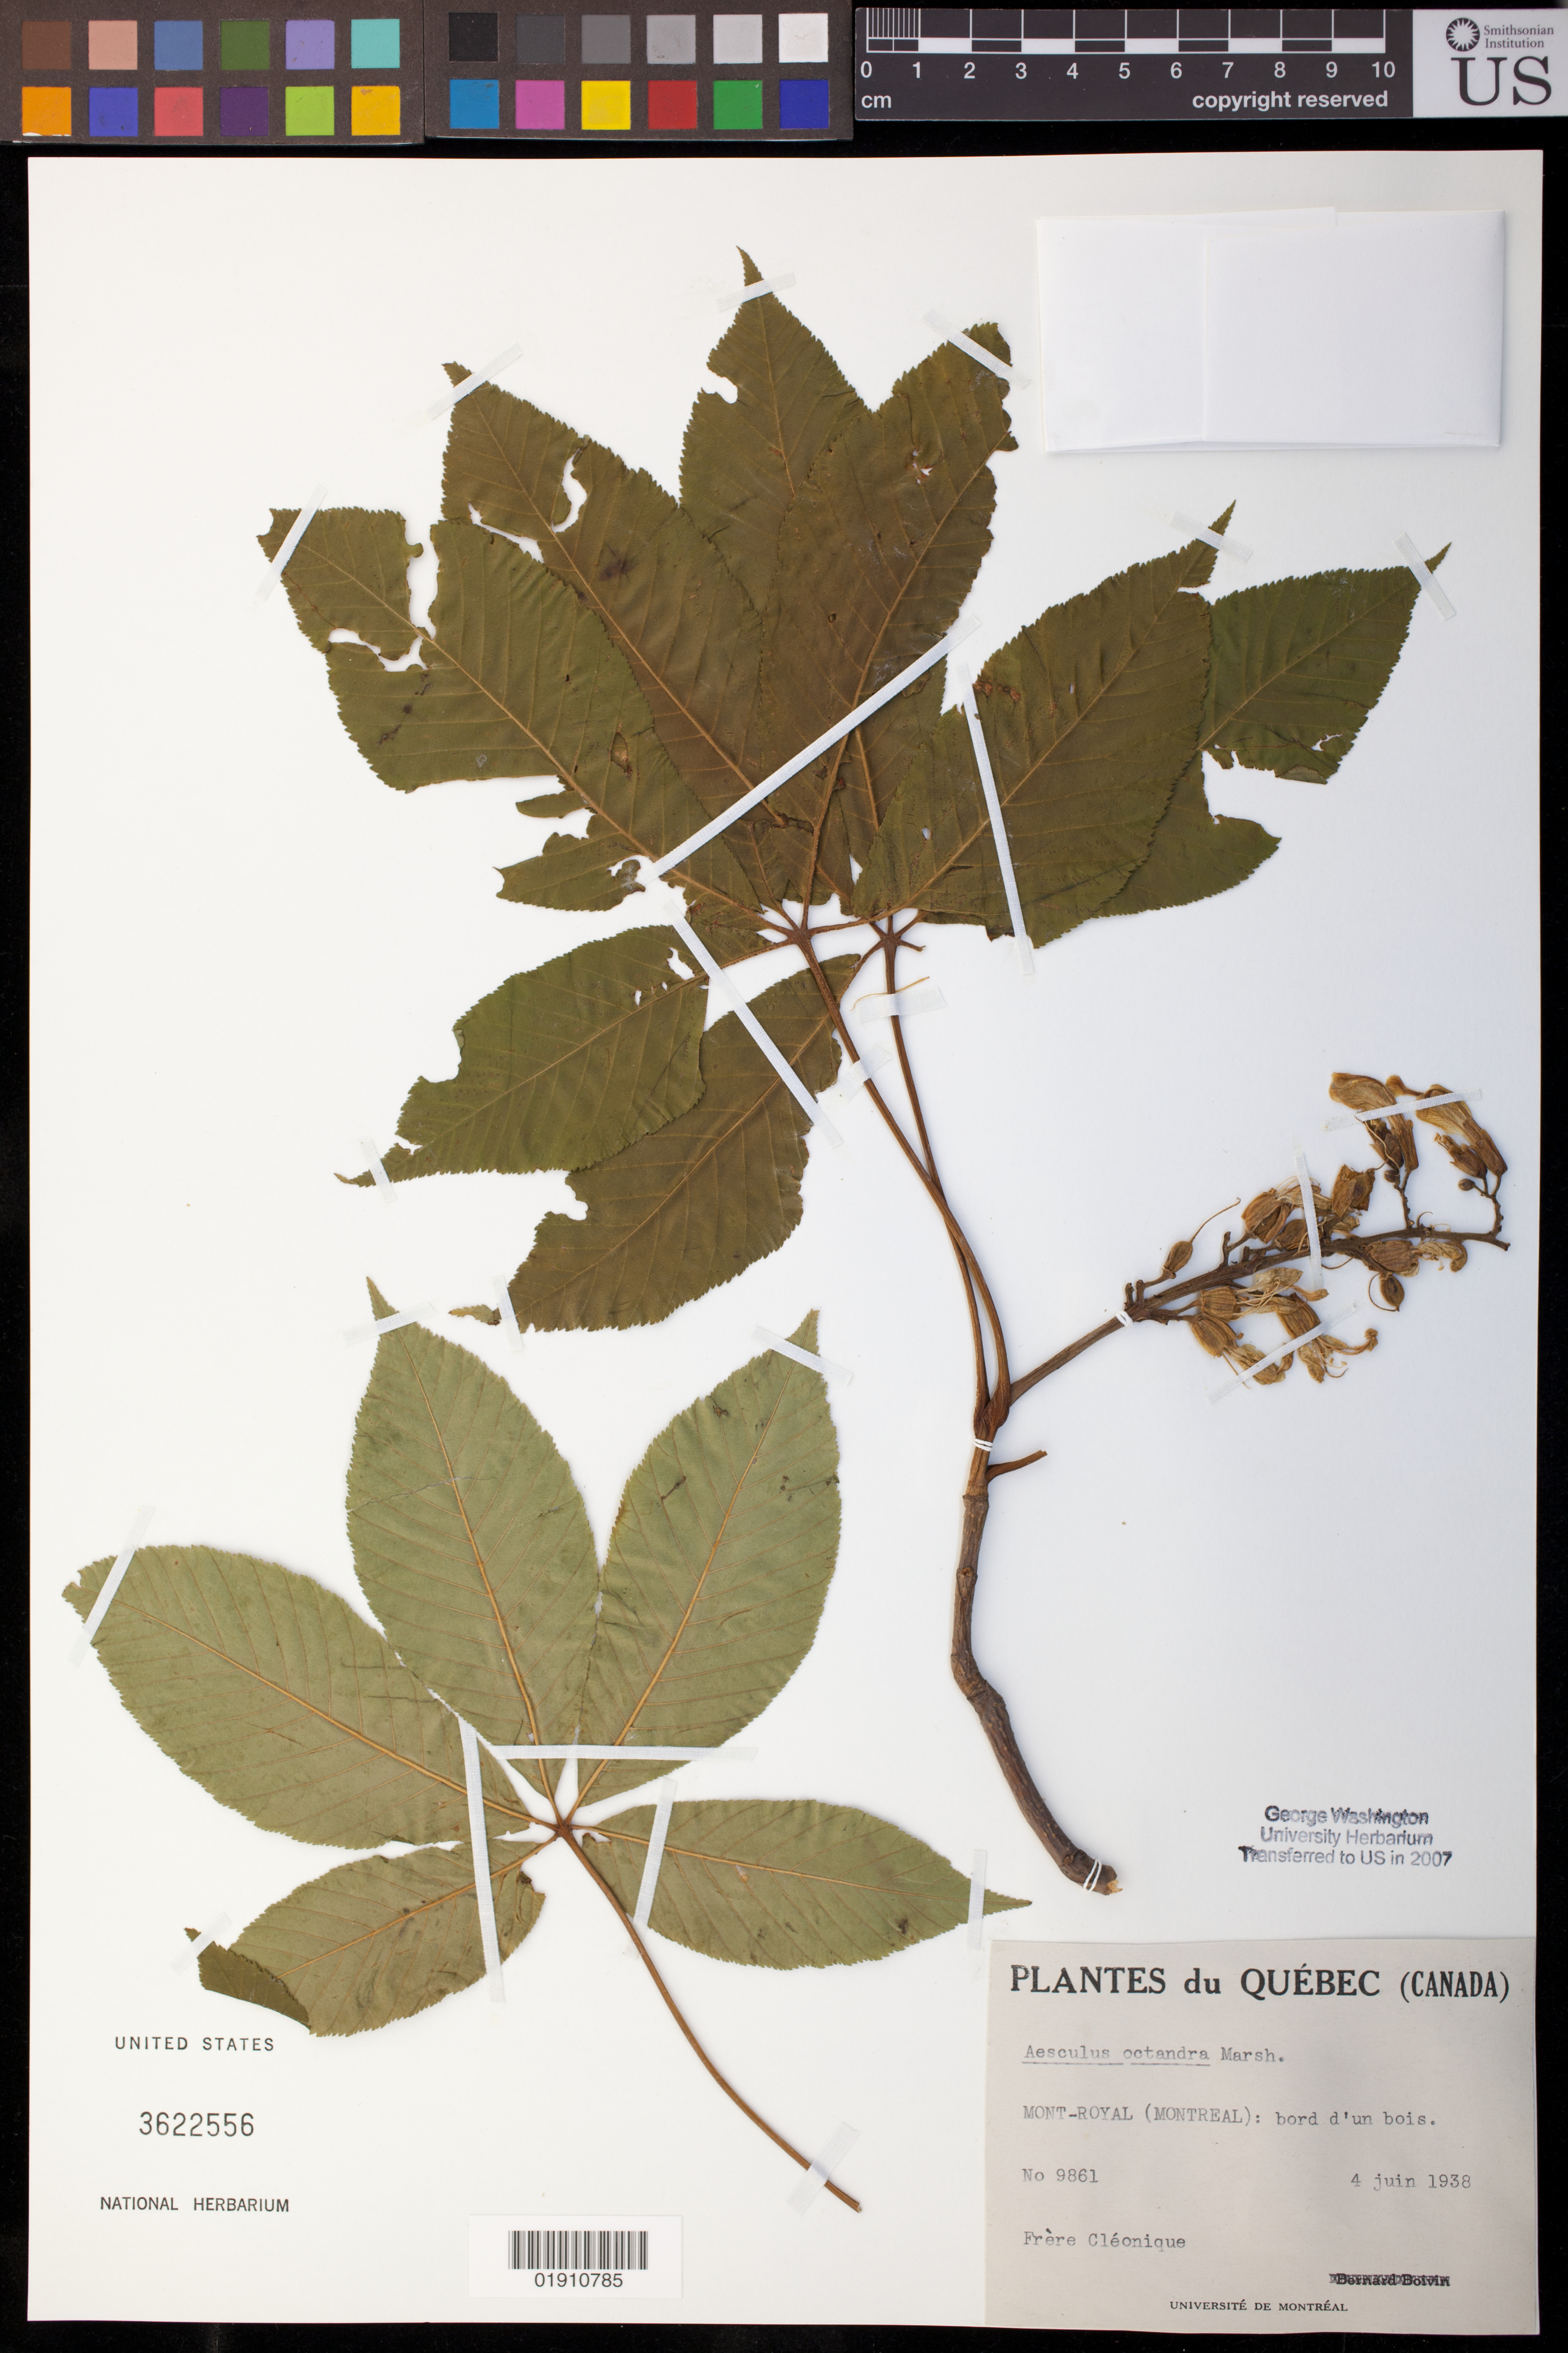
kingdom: Plantae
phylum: Tracheophyta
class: Magnoliopsida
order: Sapindales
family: Sapindaceae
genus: Aesculus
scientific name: Aesculus octandra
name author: Marshall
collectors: Bro. Cleonique-Joseph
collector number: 9861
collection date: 1938-06-04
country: Canada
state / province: Quebec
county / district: Montréal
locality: Mont-Royal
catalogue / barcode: US 3622556